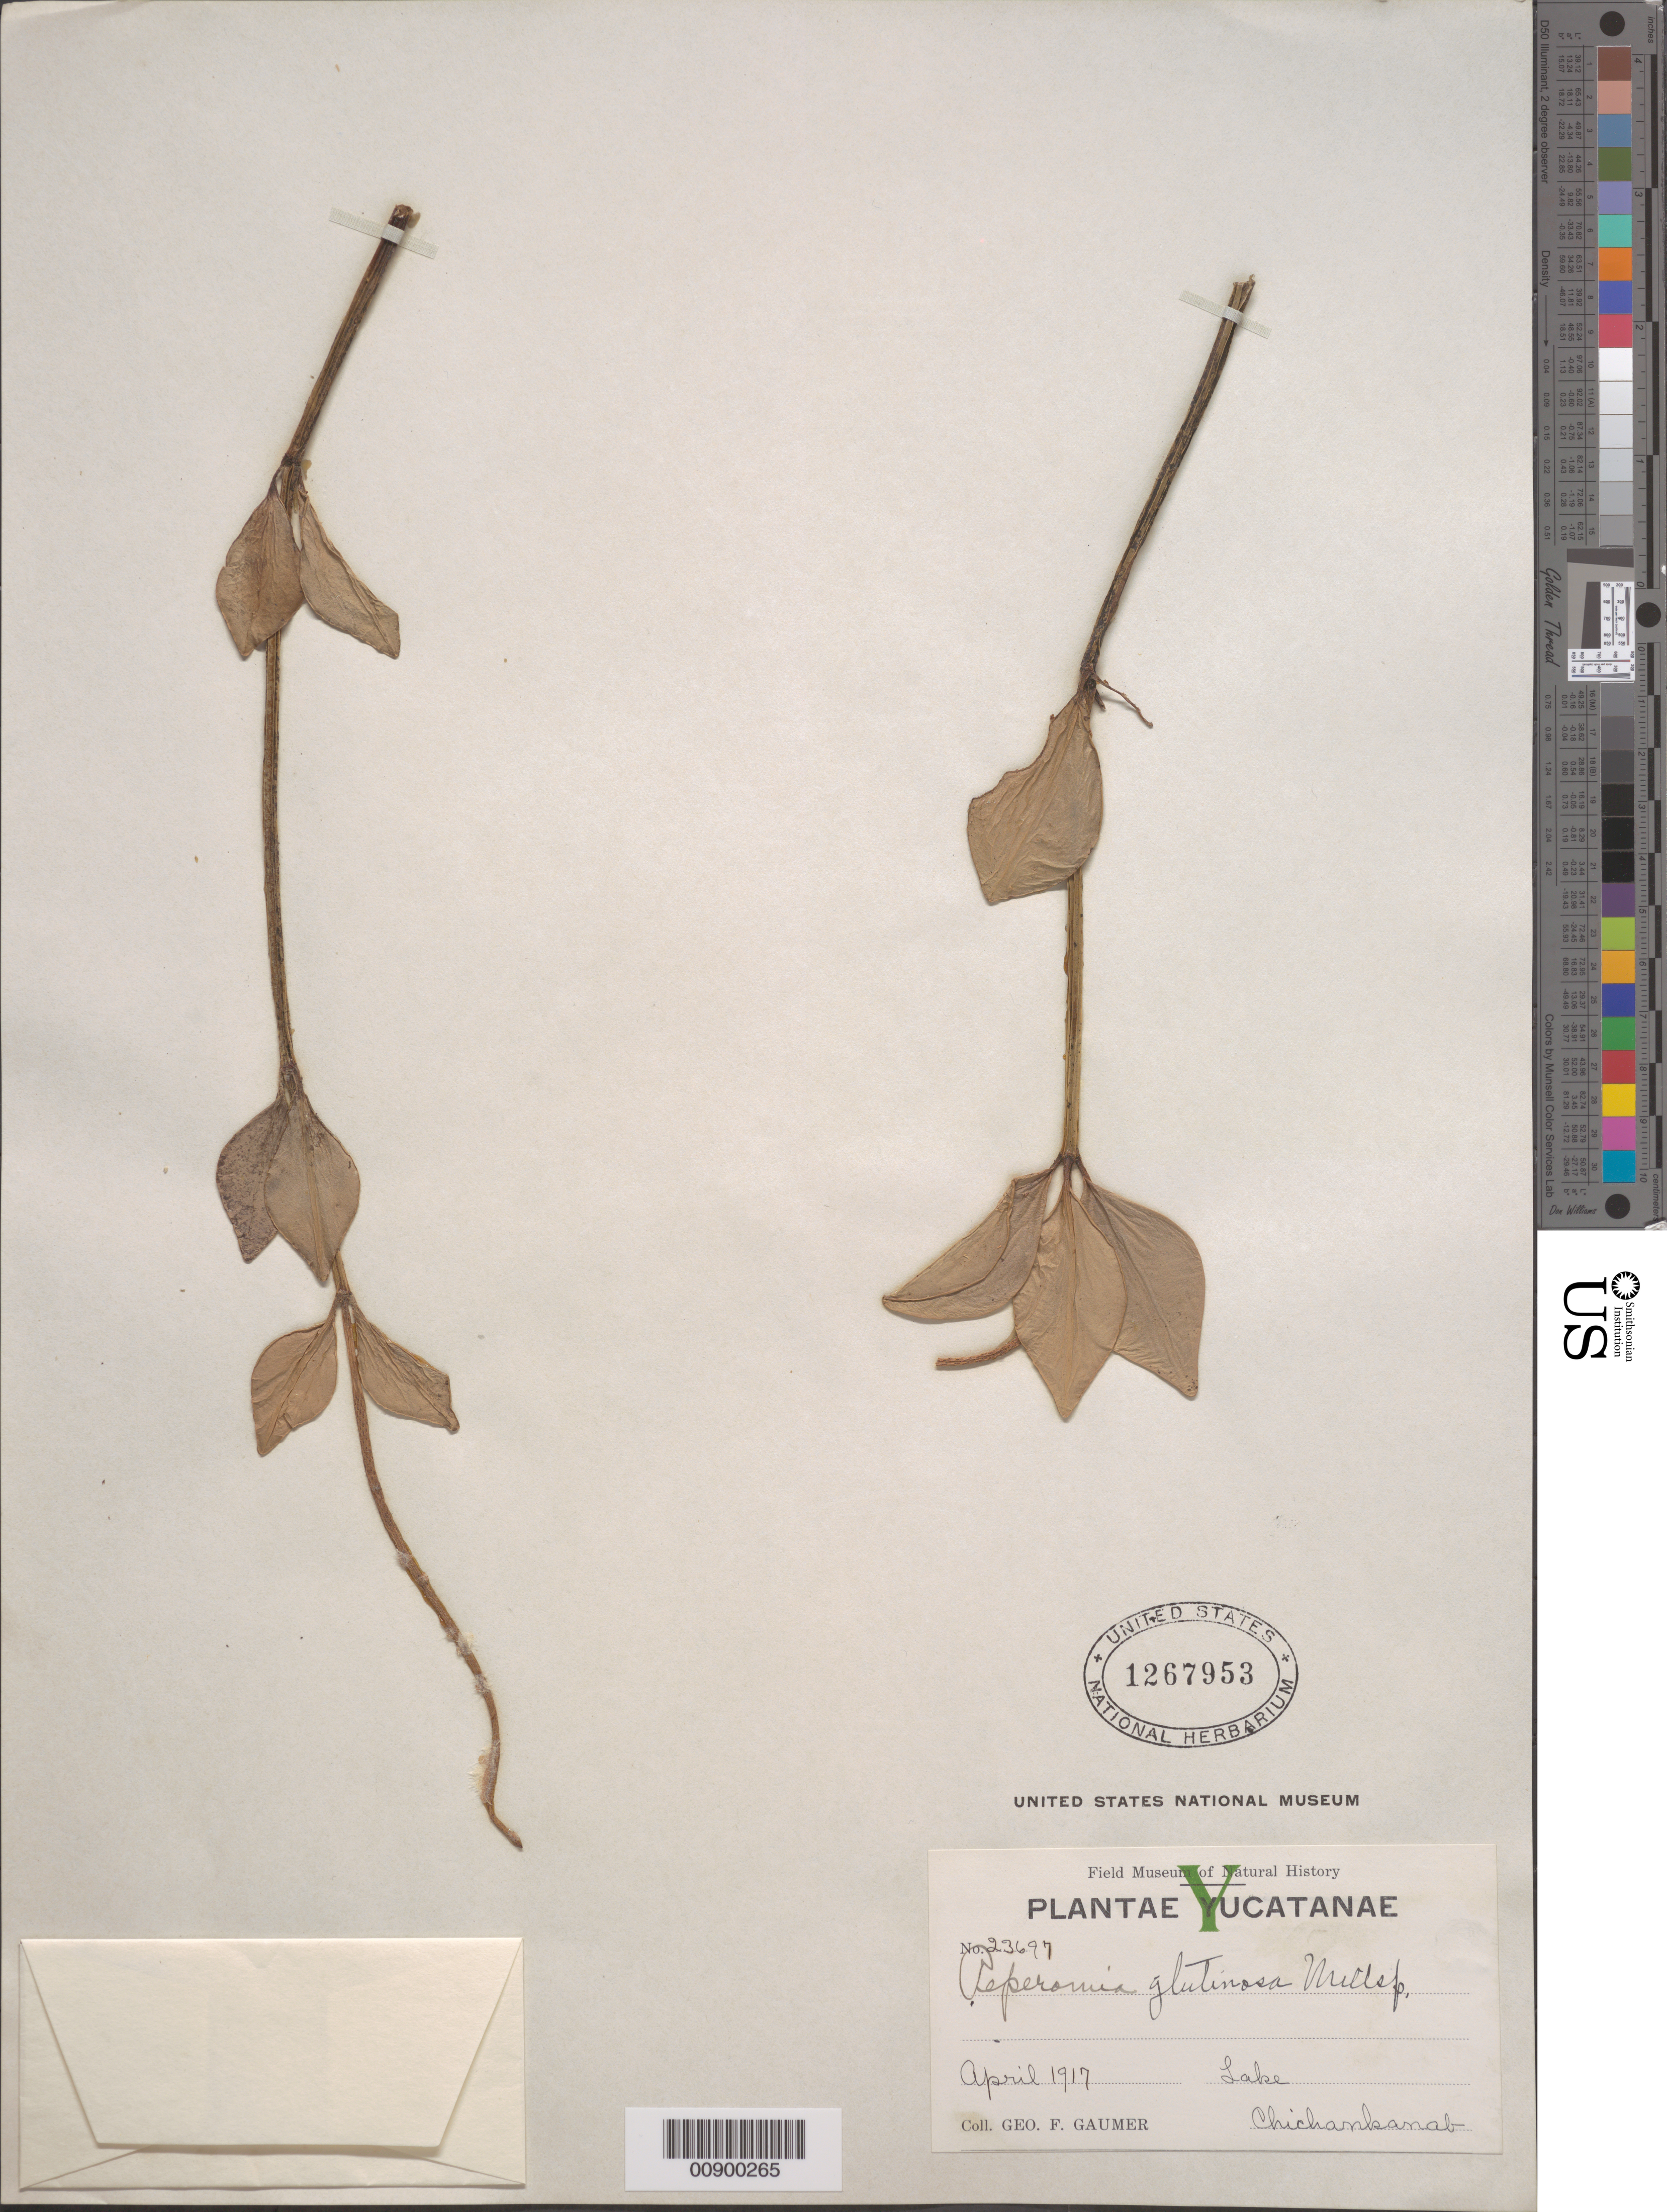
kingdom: Plantae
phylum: Tracheophyta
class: Magnoliopsida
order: Piperales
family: Piperaceae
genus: Peperomia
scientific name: Peperomia glutinosa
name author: Millsp.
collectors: G. F. Gaumer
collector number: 23697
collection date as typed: Apr 1917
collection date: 1917-04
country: Mexico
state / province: Quintana Roo / Yucatán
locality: Lake Chichankanab.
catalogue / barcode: US 1267953